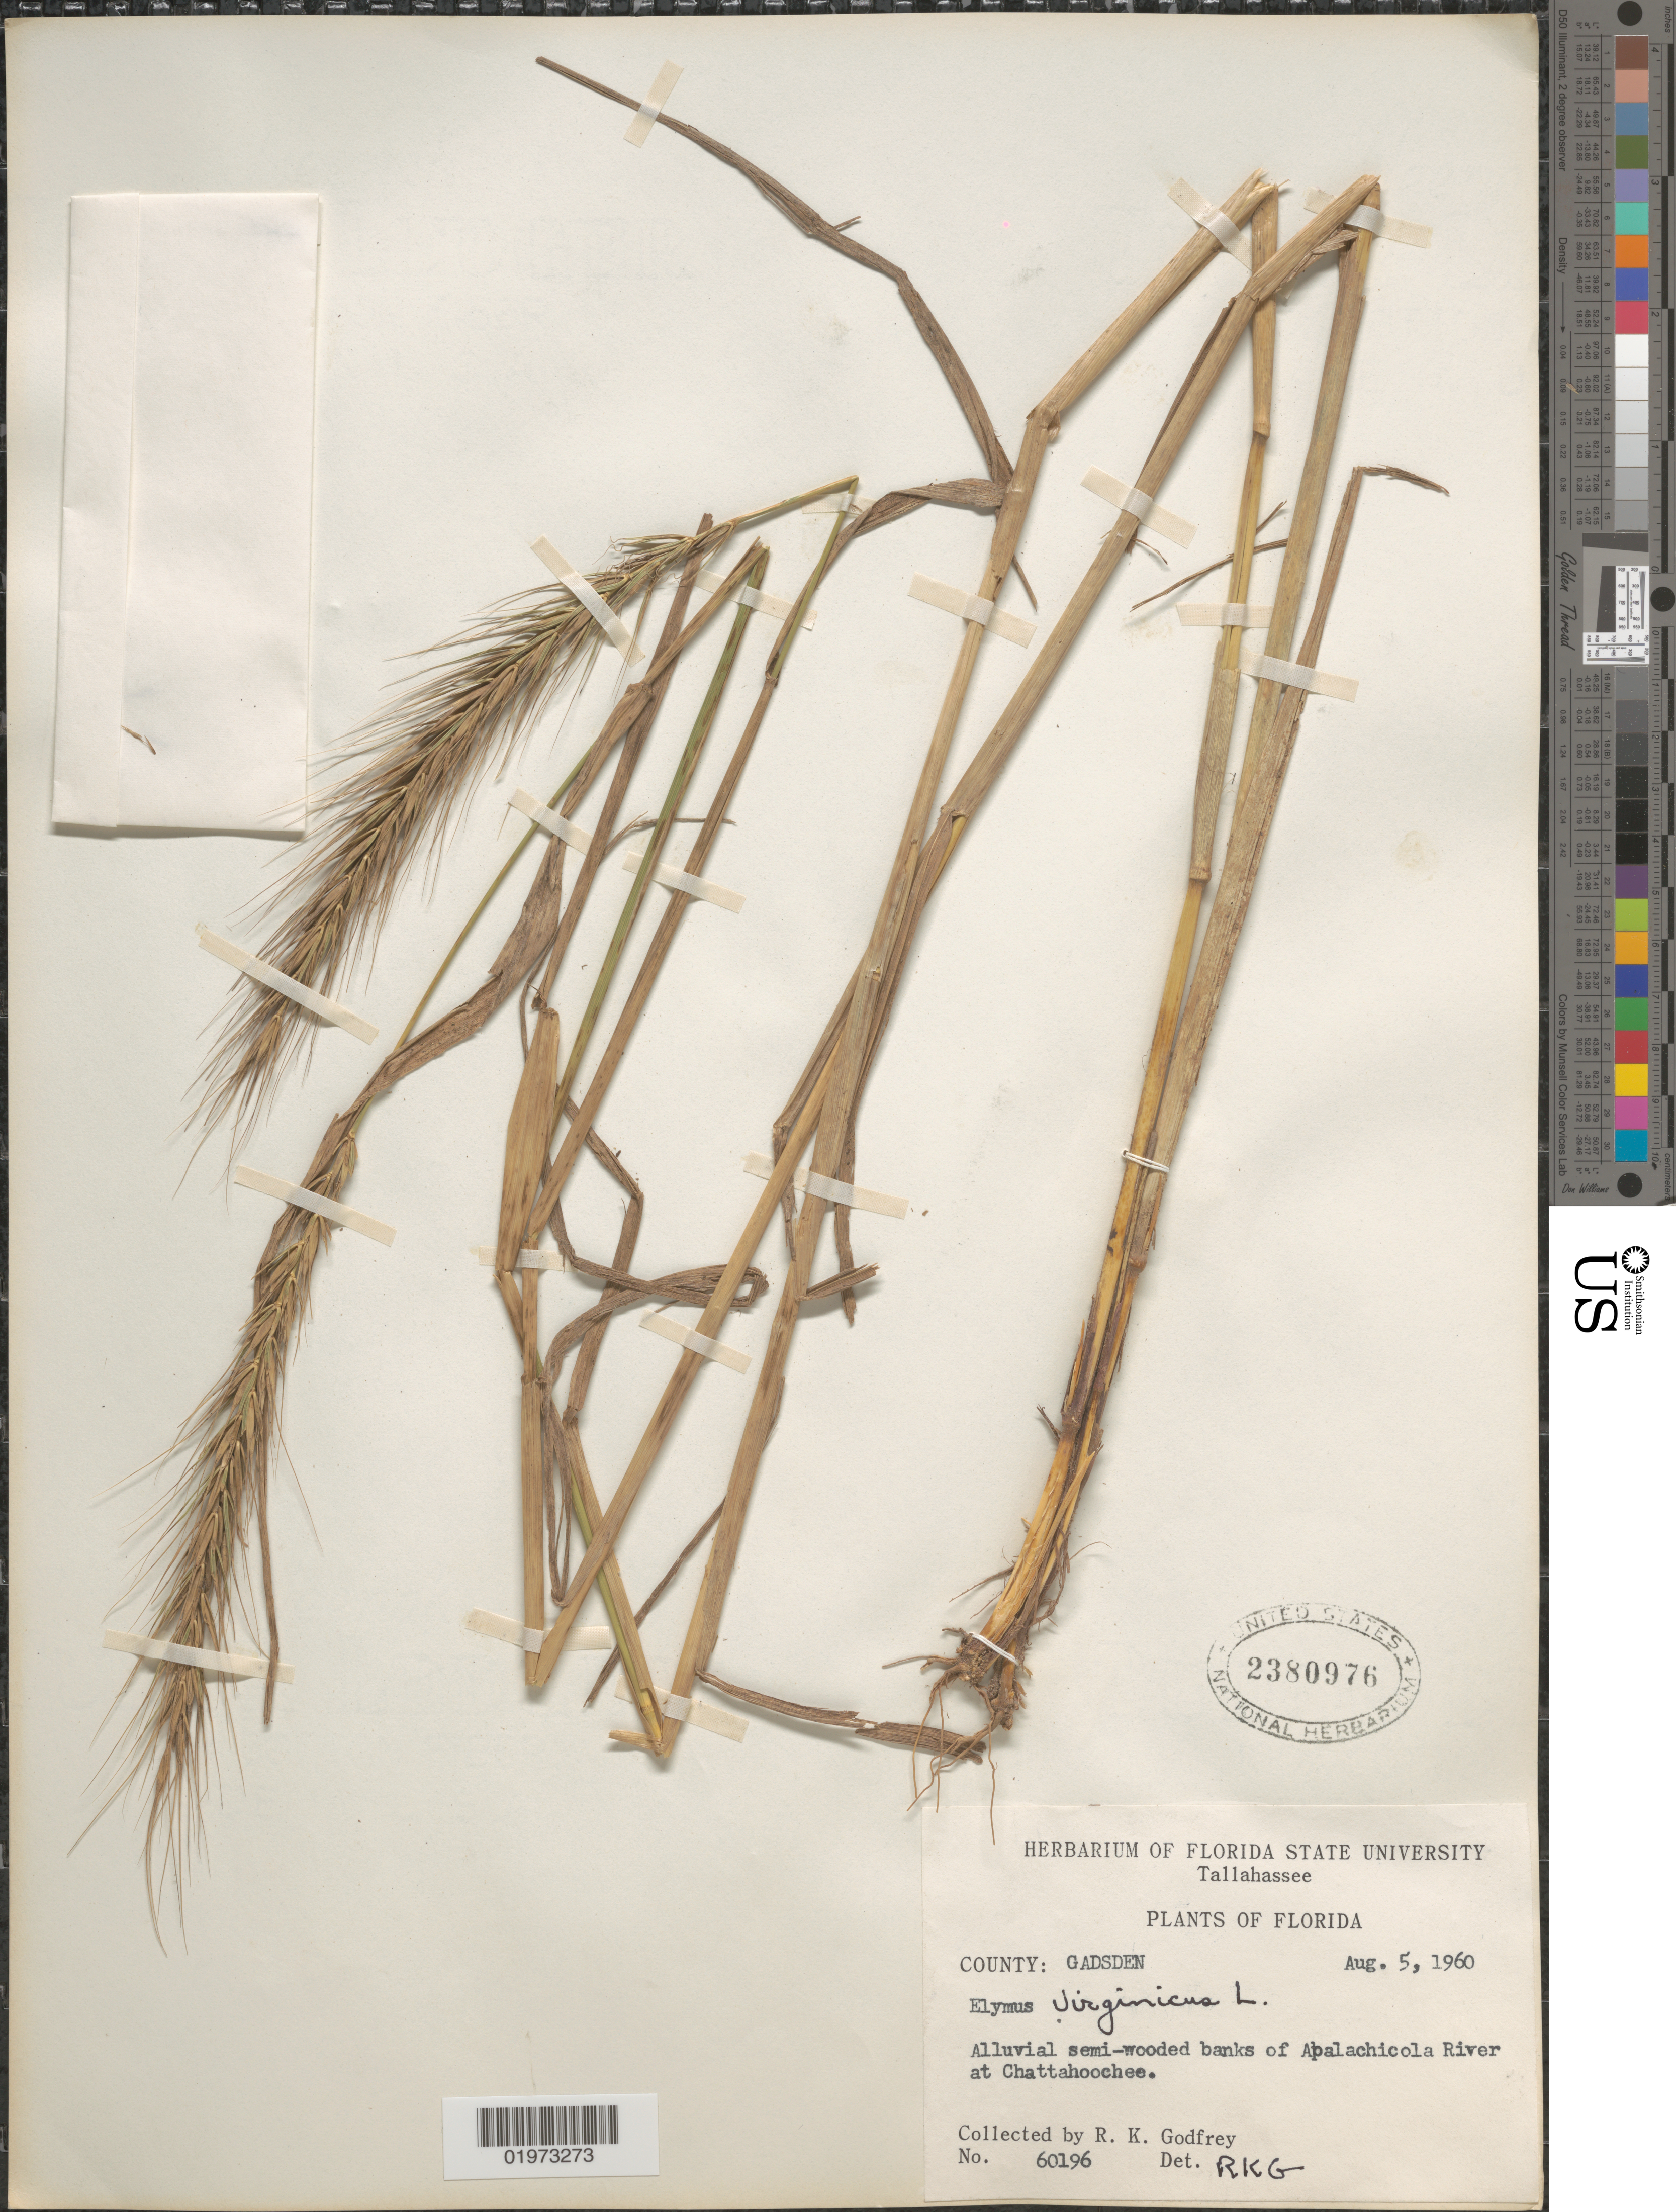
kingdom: Plantae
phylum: Tracheophyta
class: Liliopsida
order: Poales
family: Poaceae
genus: Elymus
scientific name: Elymus virginicus var. virginicus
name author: L.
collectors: R. K. Godfrey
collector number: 60196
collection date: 1960-08-05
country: United States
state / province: Florida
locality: County: Gadsden. Alluvial semi-wooded banks of Apalachicola River at Chattahoochee.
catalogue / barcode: US 2380976